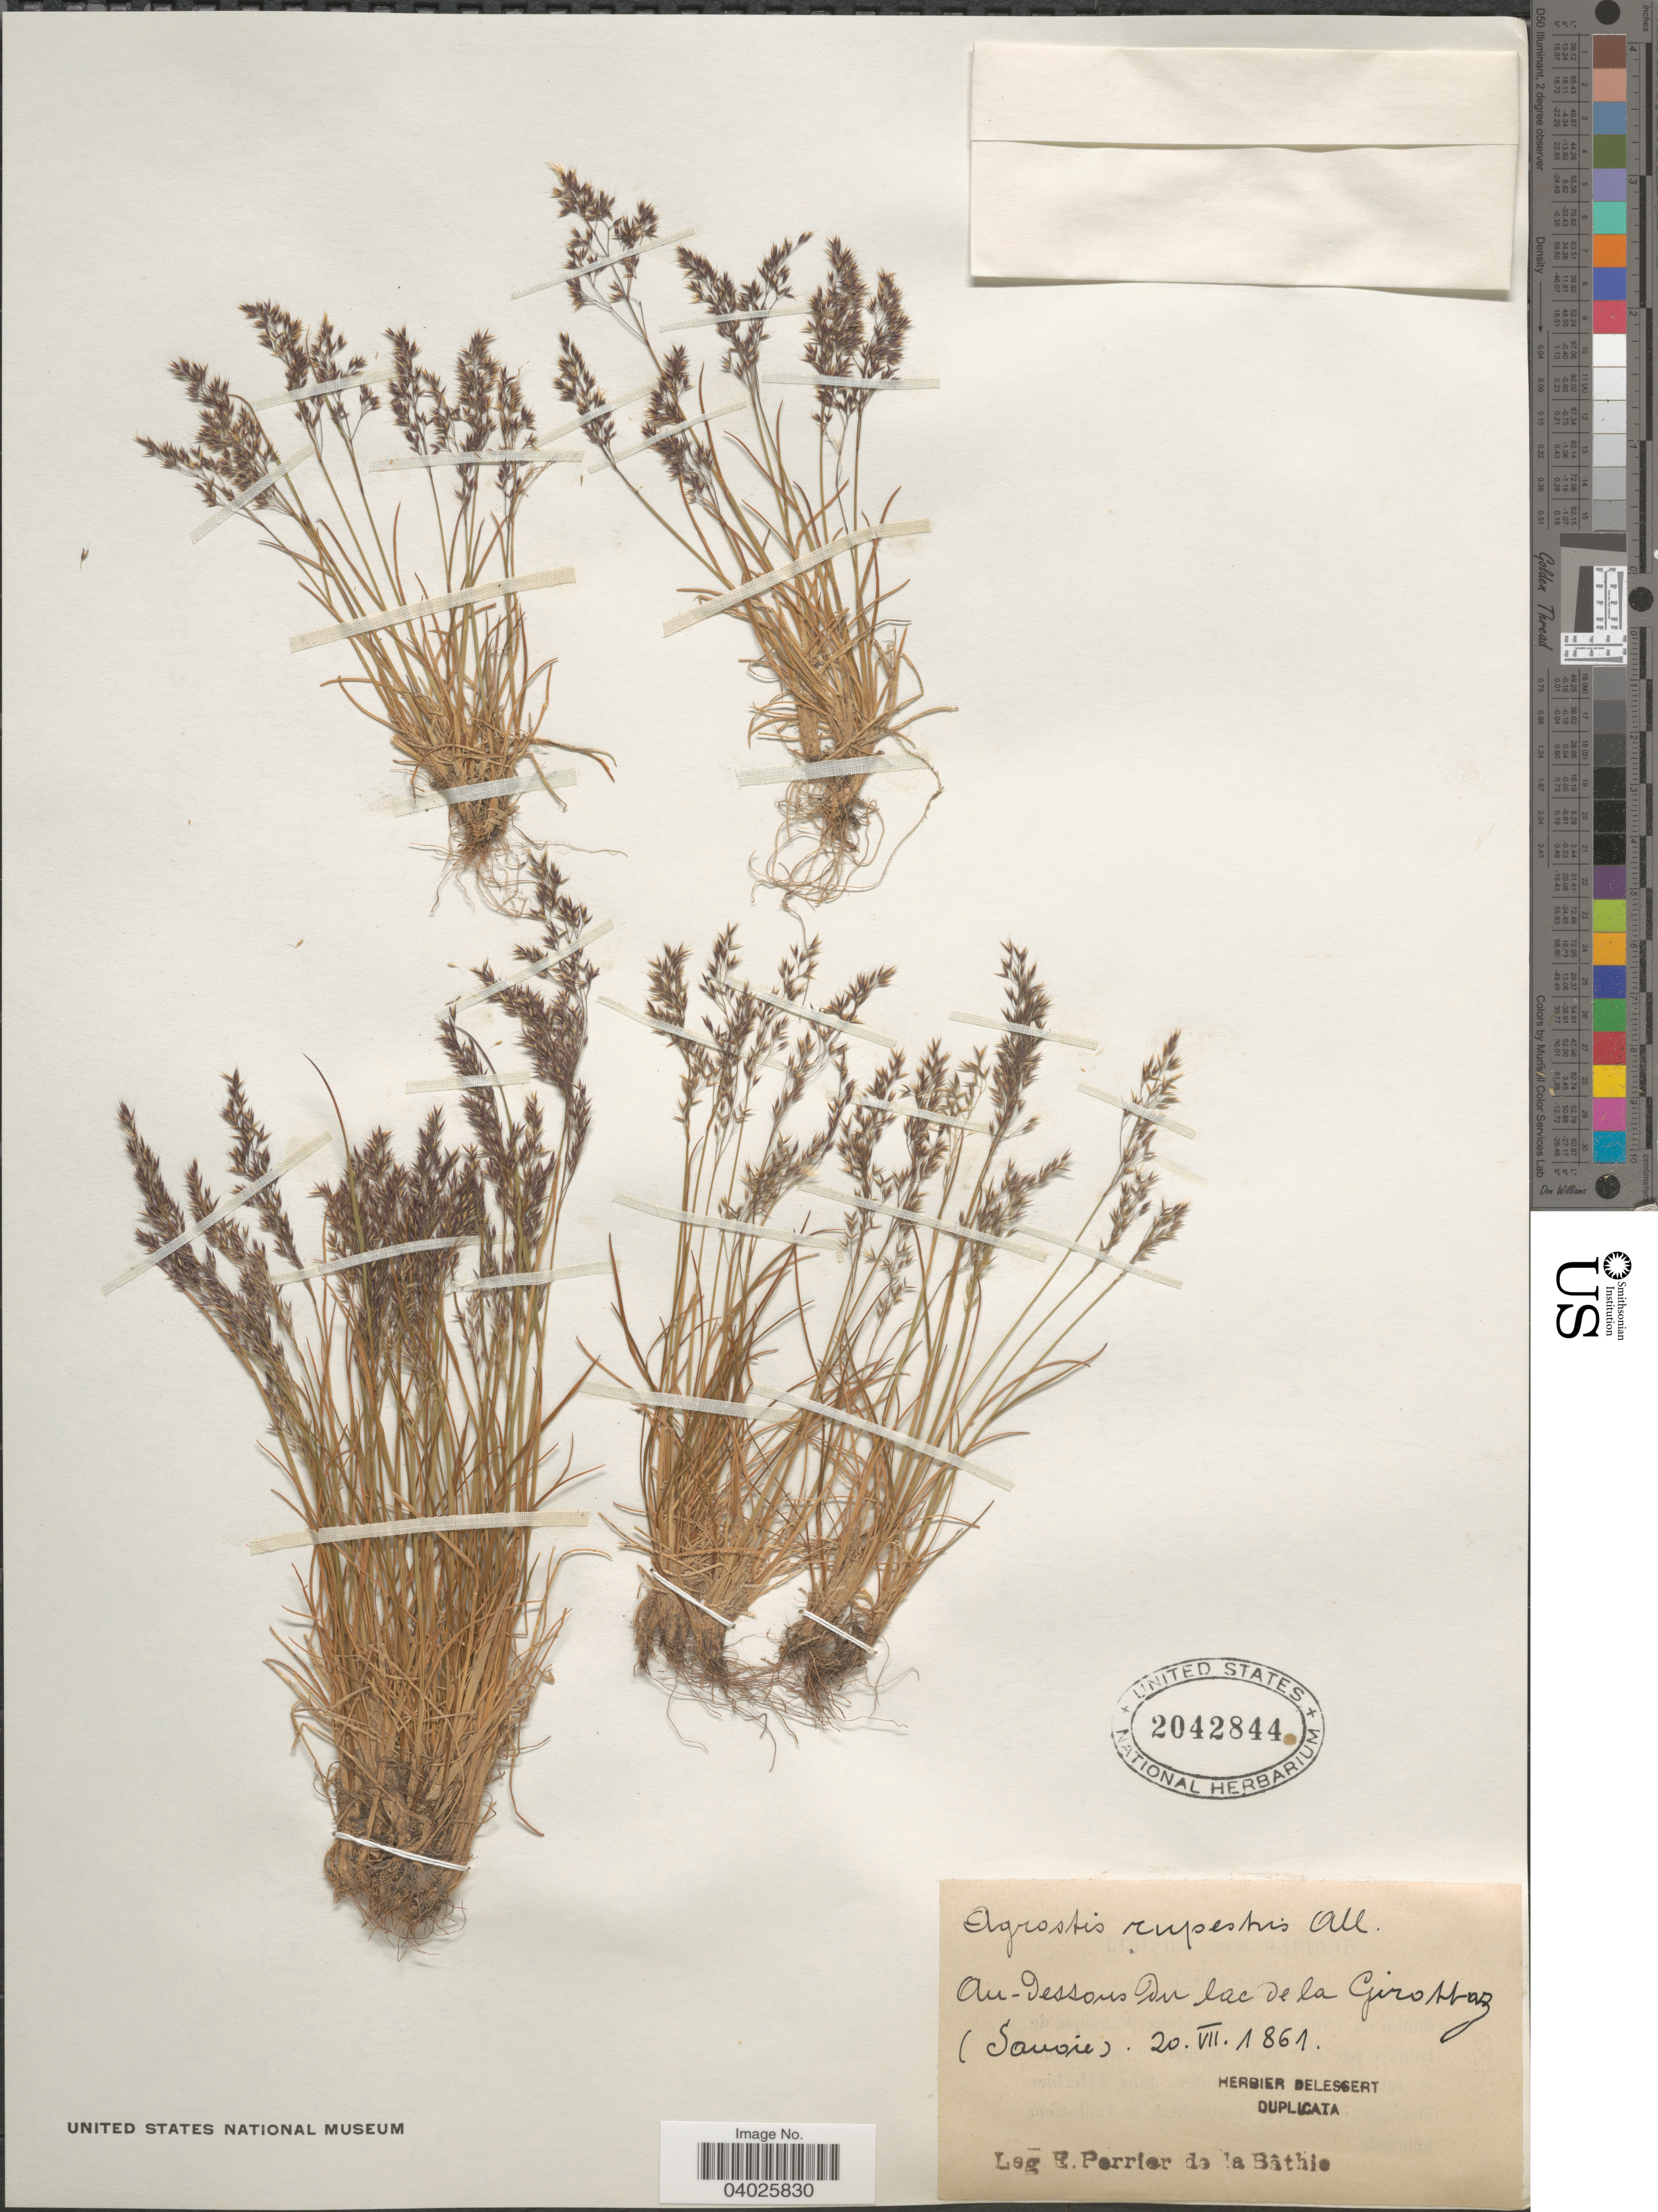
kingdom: Plantae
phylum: Tracheophyta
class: Liliopsida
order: Poales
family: Poaceae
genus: Agrostis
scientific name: Agrostis rupestris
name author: All.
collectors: E. Perrier de la Bâthie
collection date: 1861-07-20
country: France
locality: Au-dessous du lac de la Girottaz (Savoie).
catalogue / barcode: US 2042844